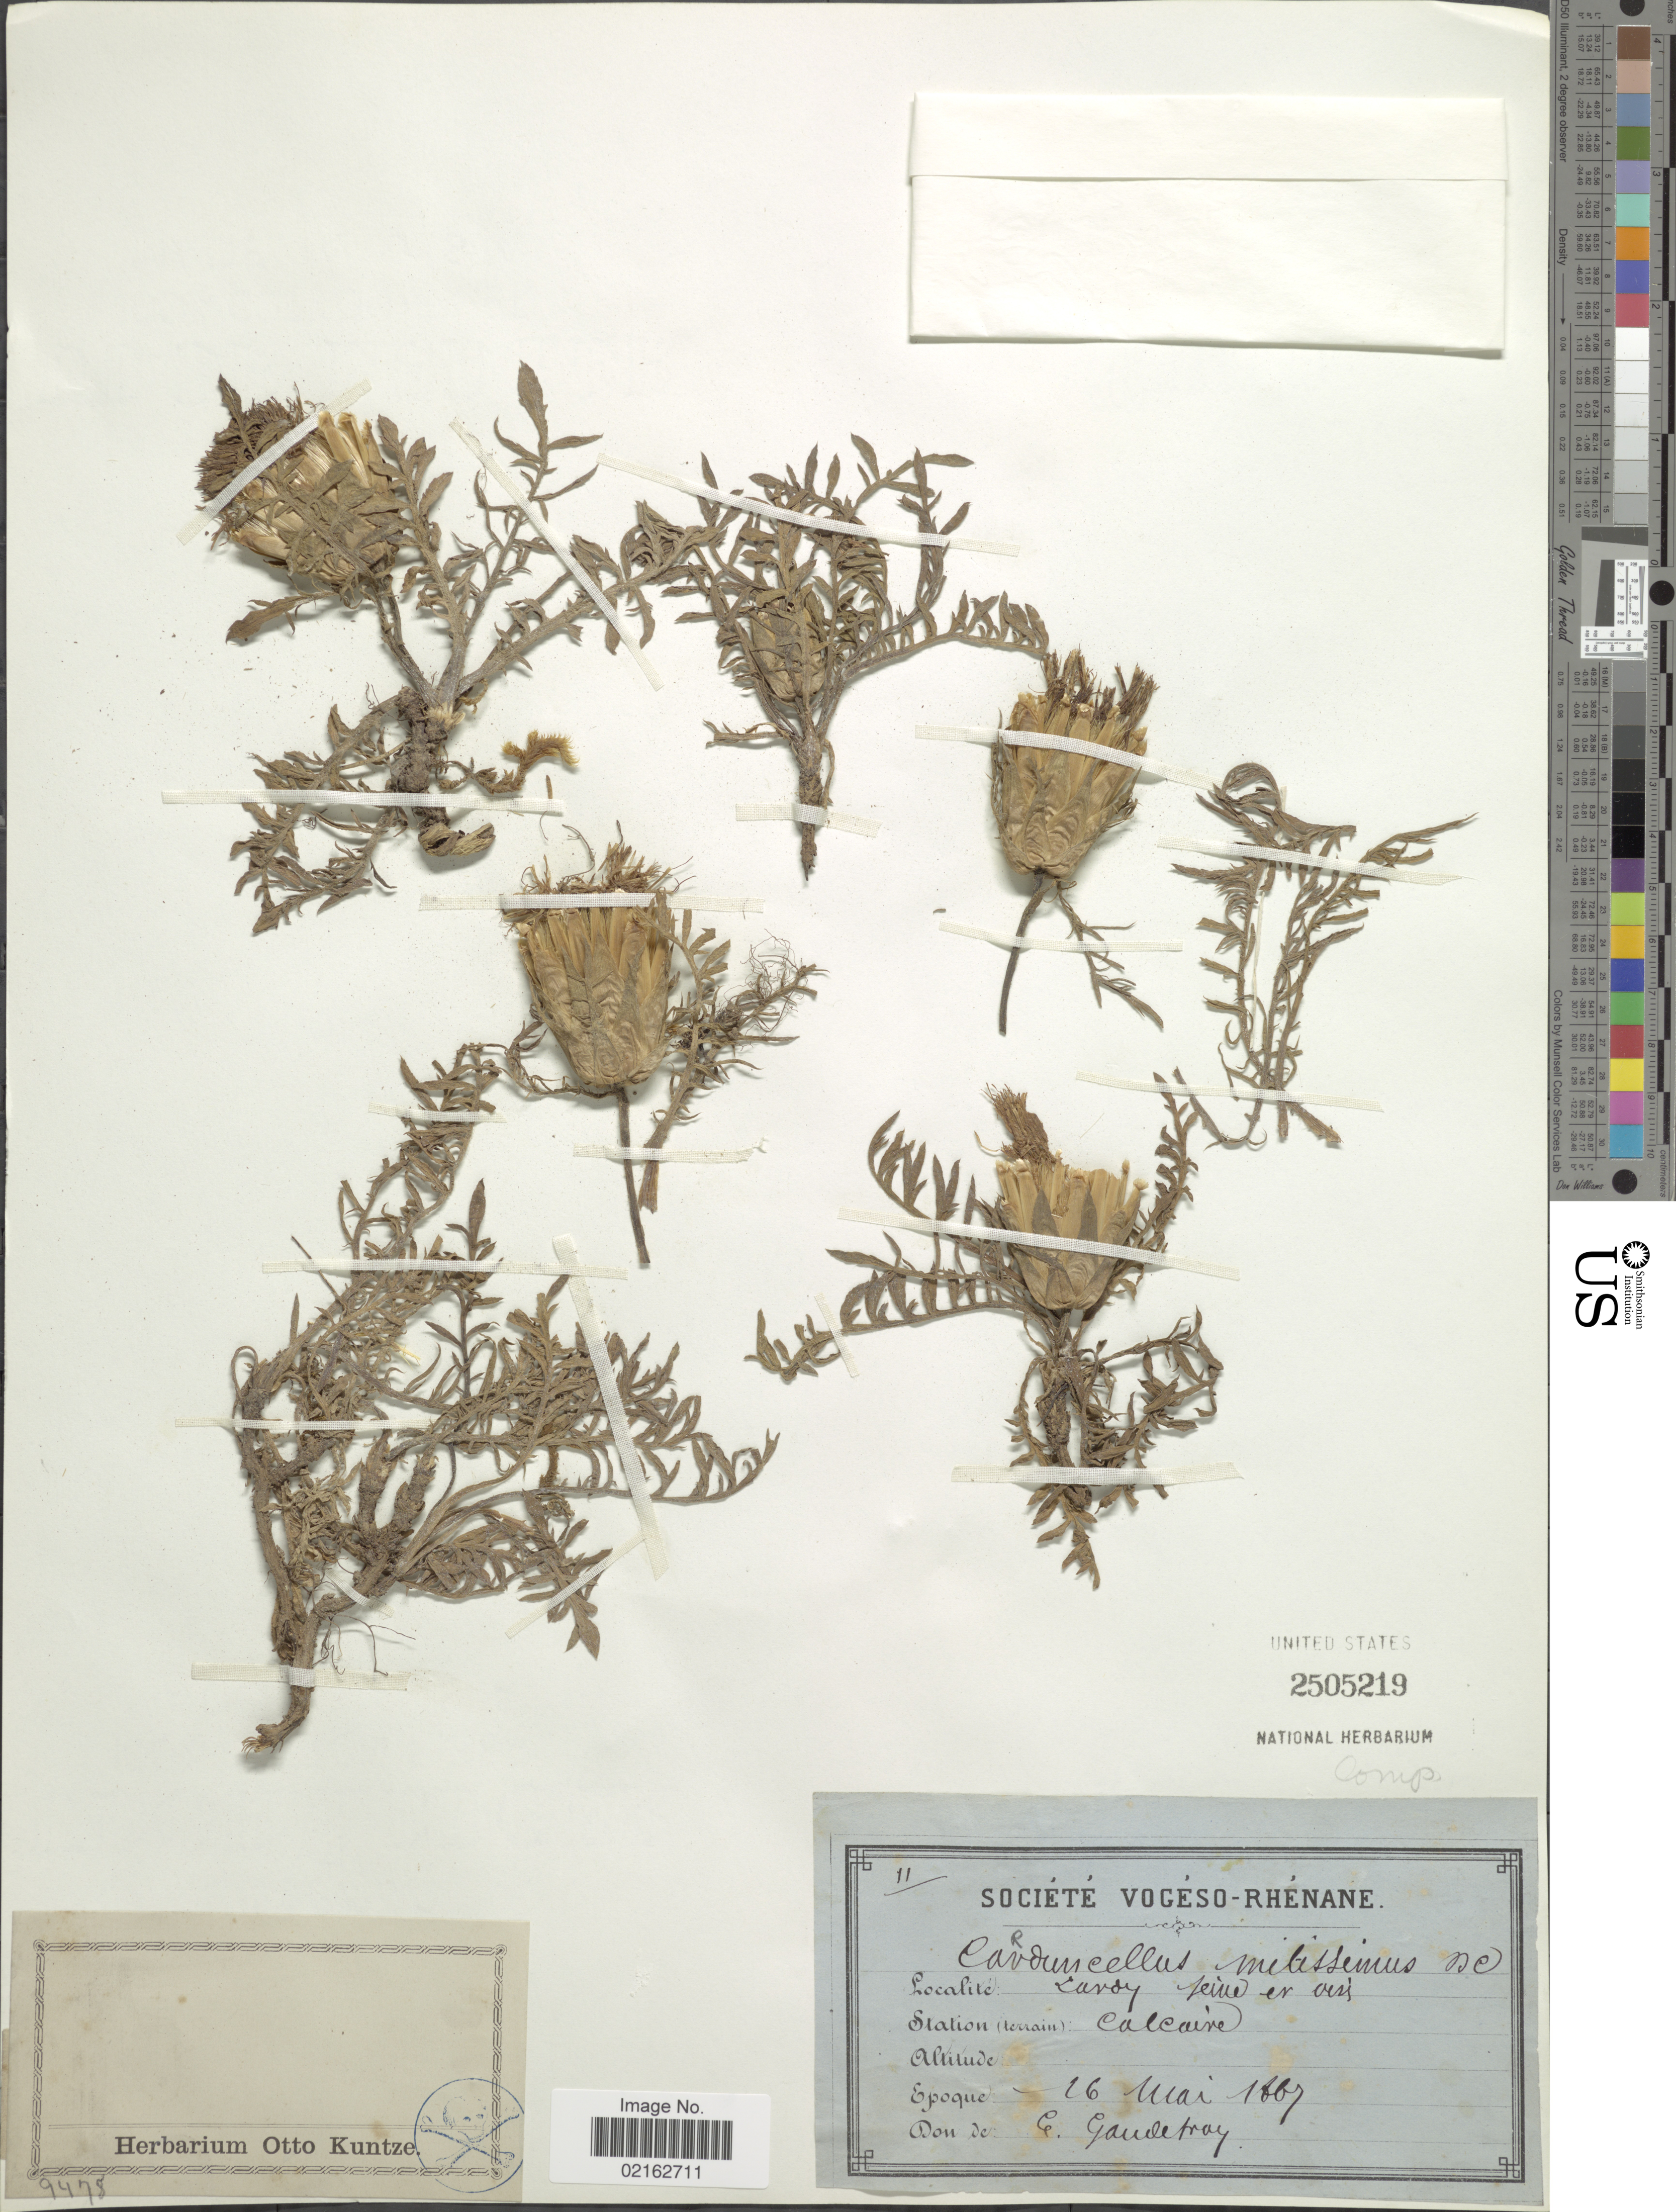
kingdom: Plantae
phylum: Tracheophyta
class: Magnoliopsida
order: Asterales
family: Asteraceae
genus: Carduncellus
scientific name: Carduncellus mitissimus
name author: DC.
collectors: C. Gaudetray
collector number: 11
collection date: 1887-05-16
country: France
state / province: Grand Est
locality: Societe Vogeso-Rhenane, Lavoy jeine er vers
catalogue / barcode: US 2505219